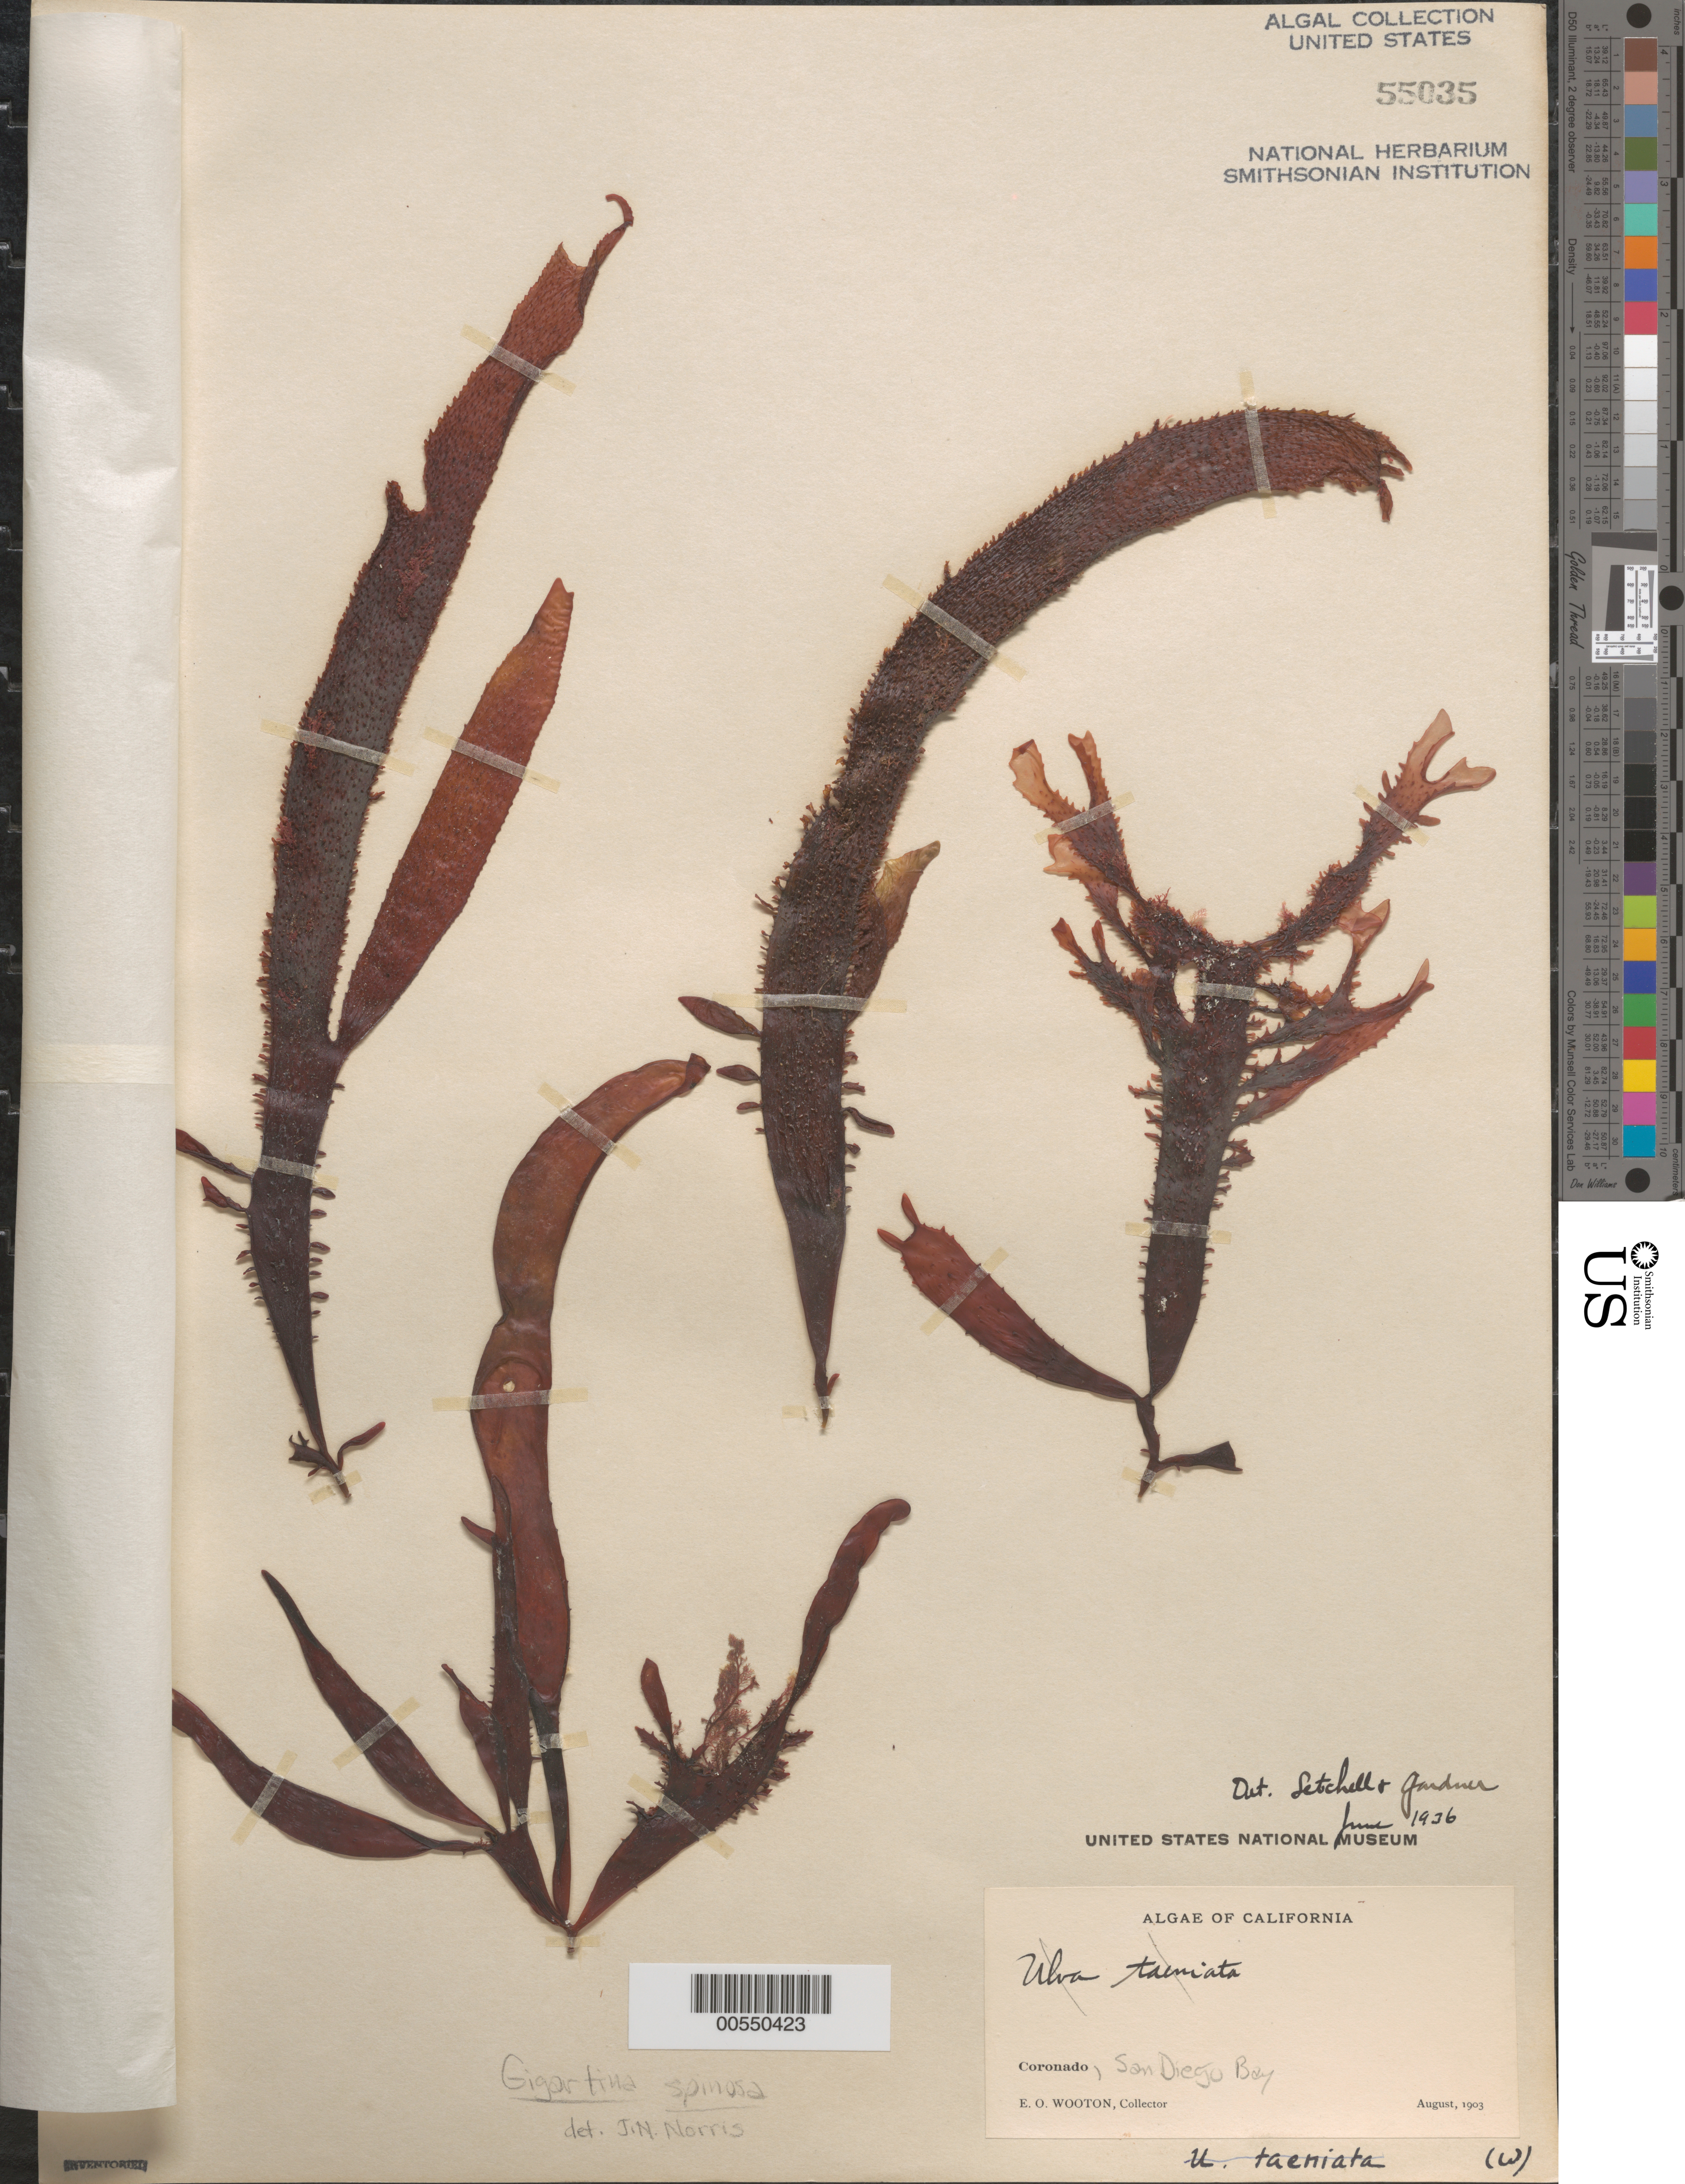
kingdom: Plantae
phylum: Rhodophyta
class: Florideophyceae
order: Gigartinales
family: Gigartinaceae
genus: Chondracanthus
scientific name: Chondracanthus spinosus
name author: (Kütz.) Guiry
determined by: Algae name updating Project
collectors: E. O. Wooton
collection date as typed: Aug 1903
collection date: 1903-08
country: United States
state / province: California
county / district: San Diego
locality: Coronado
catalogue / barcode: US 55035